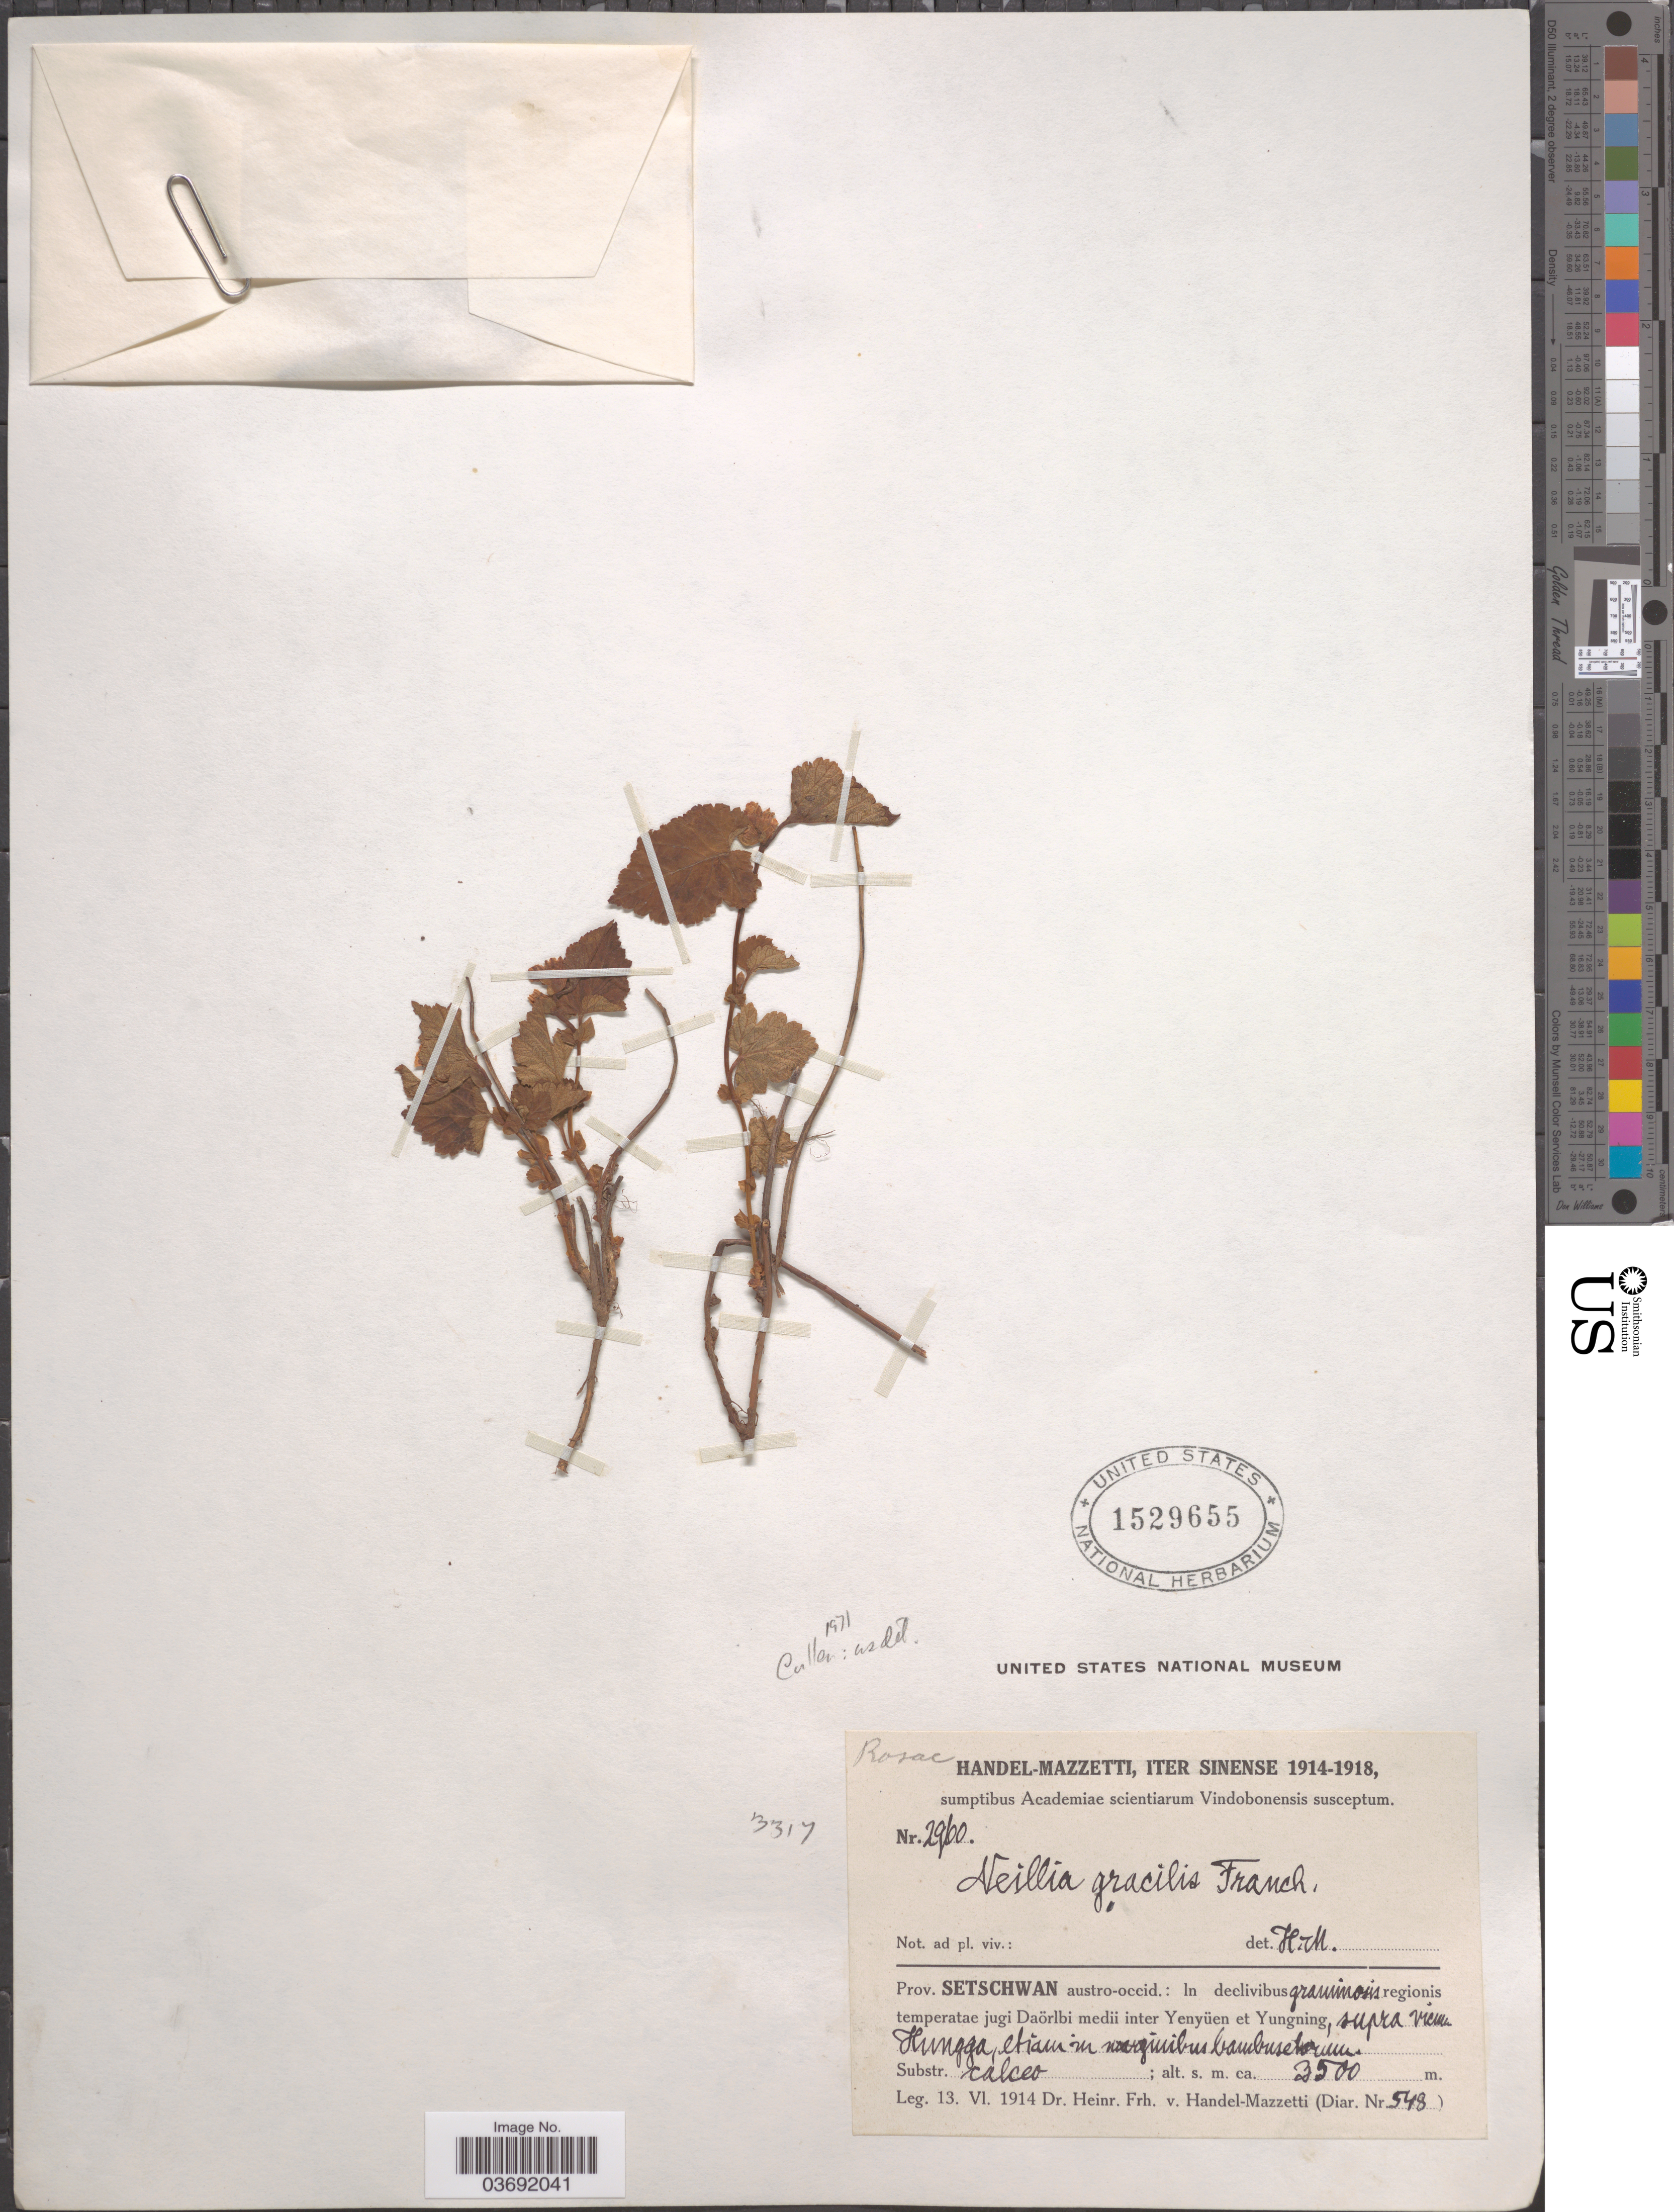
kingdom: Plantae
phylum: Tracheophyta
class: Magnoliopsida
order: Rosales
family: Rosaceae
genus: Neillia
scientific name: Neillia gracilis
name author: Franch.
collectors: H. Handel-Mazzetti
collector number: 2960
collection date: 1914-06-13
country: China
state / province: Sichuan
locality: Prov. Setschwan austro-occid.: In declivibus graminosis regionis temperatae jugi Daörlbi medii inter Yenyüen et Yungning, supra viem [interpreted] Hungga.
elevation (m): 3500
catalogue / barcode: US 1529655